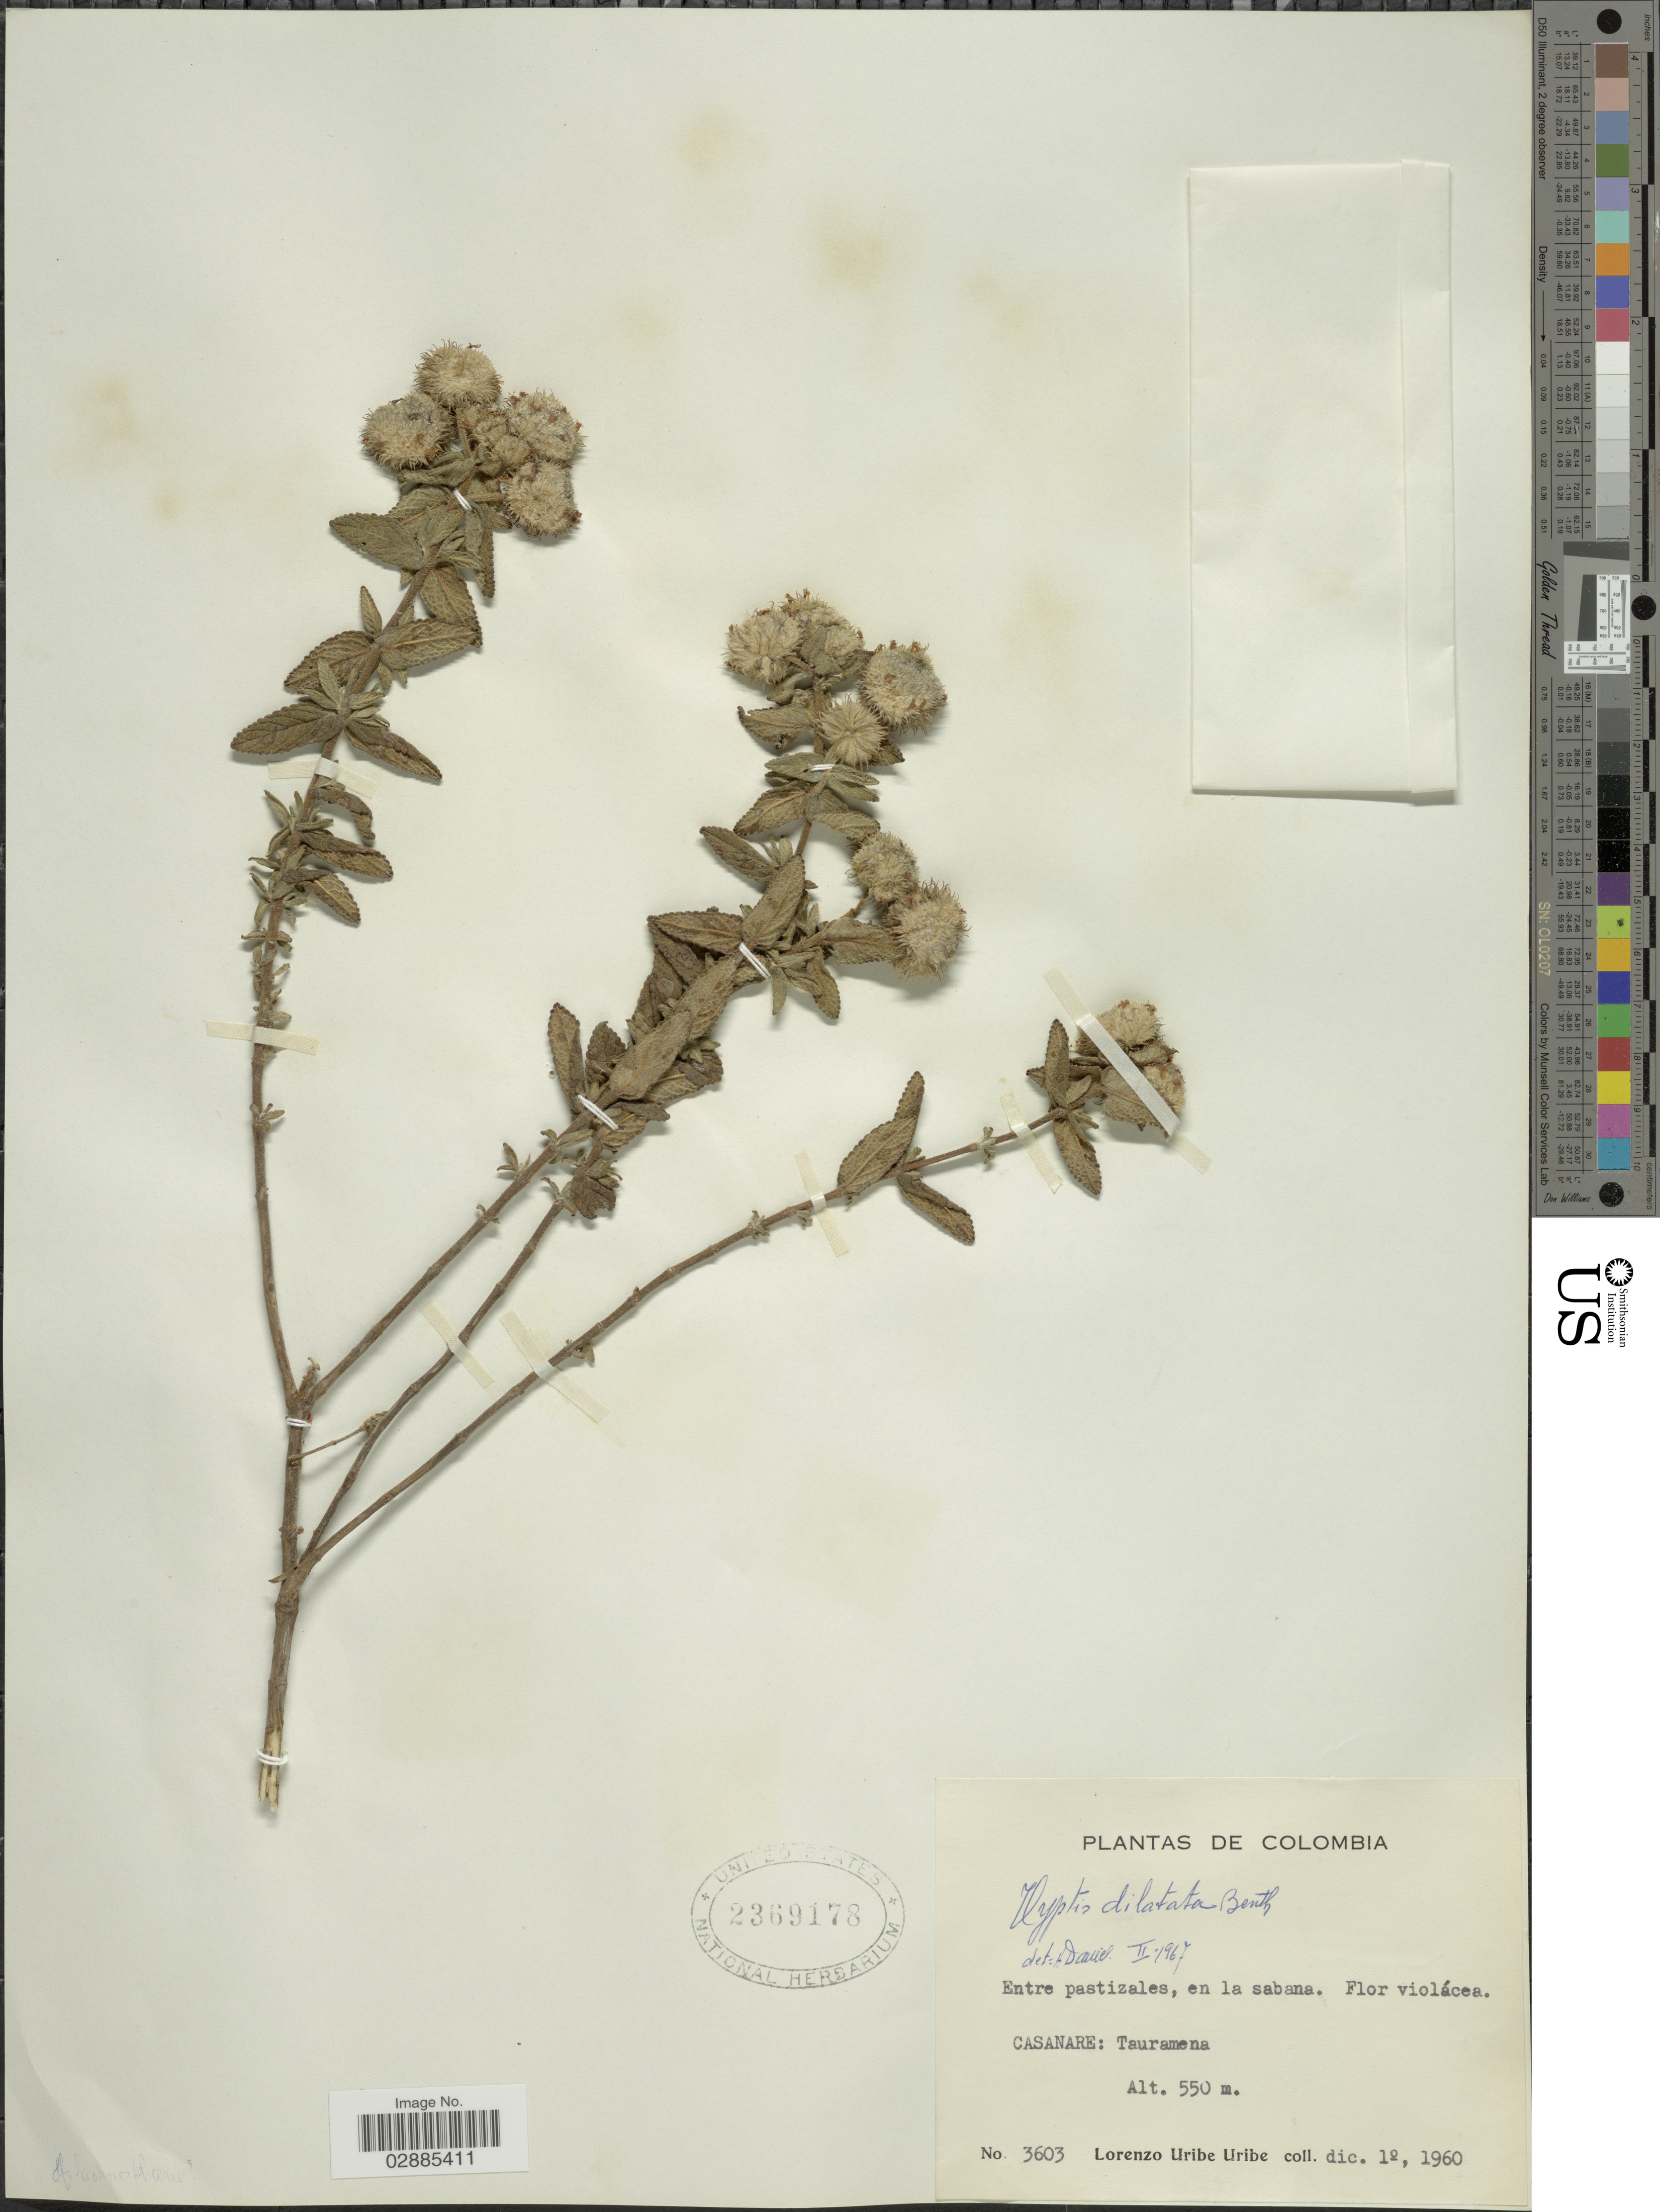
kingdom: Plantae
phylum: Tracheophyta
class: Magnoliopsida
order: Lamiales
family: Lamiaceae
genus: Hyptis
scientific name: Hyptis dilatata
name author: Benth.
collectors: L. Uribe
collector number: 3603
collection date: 1960-12-01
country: Colombia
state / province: Casanare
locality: Tauramena.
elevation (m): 550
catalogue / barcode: US 2369178